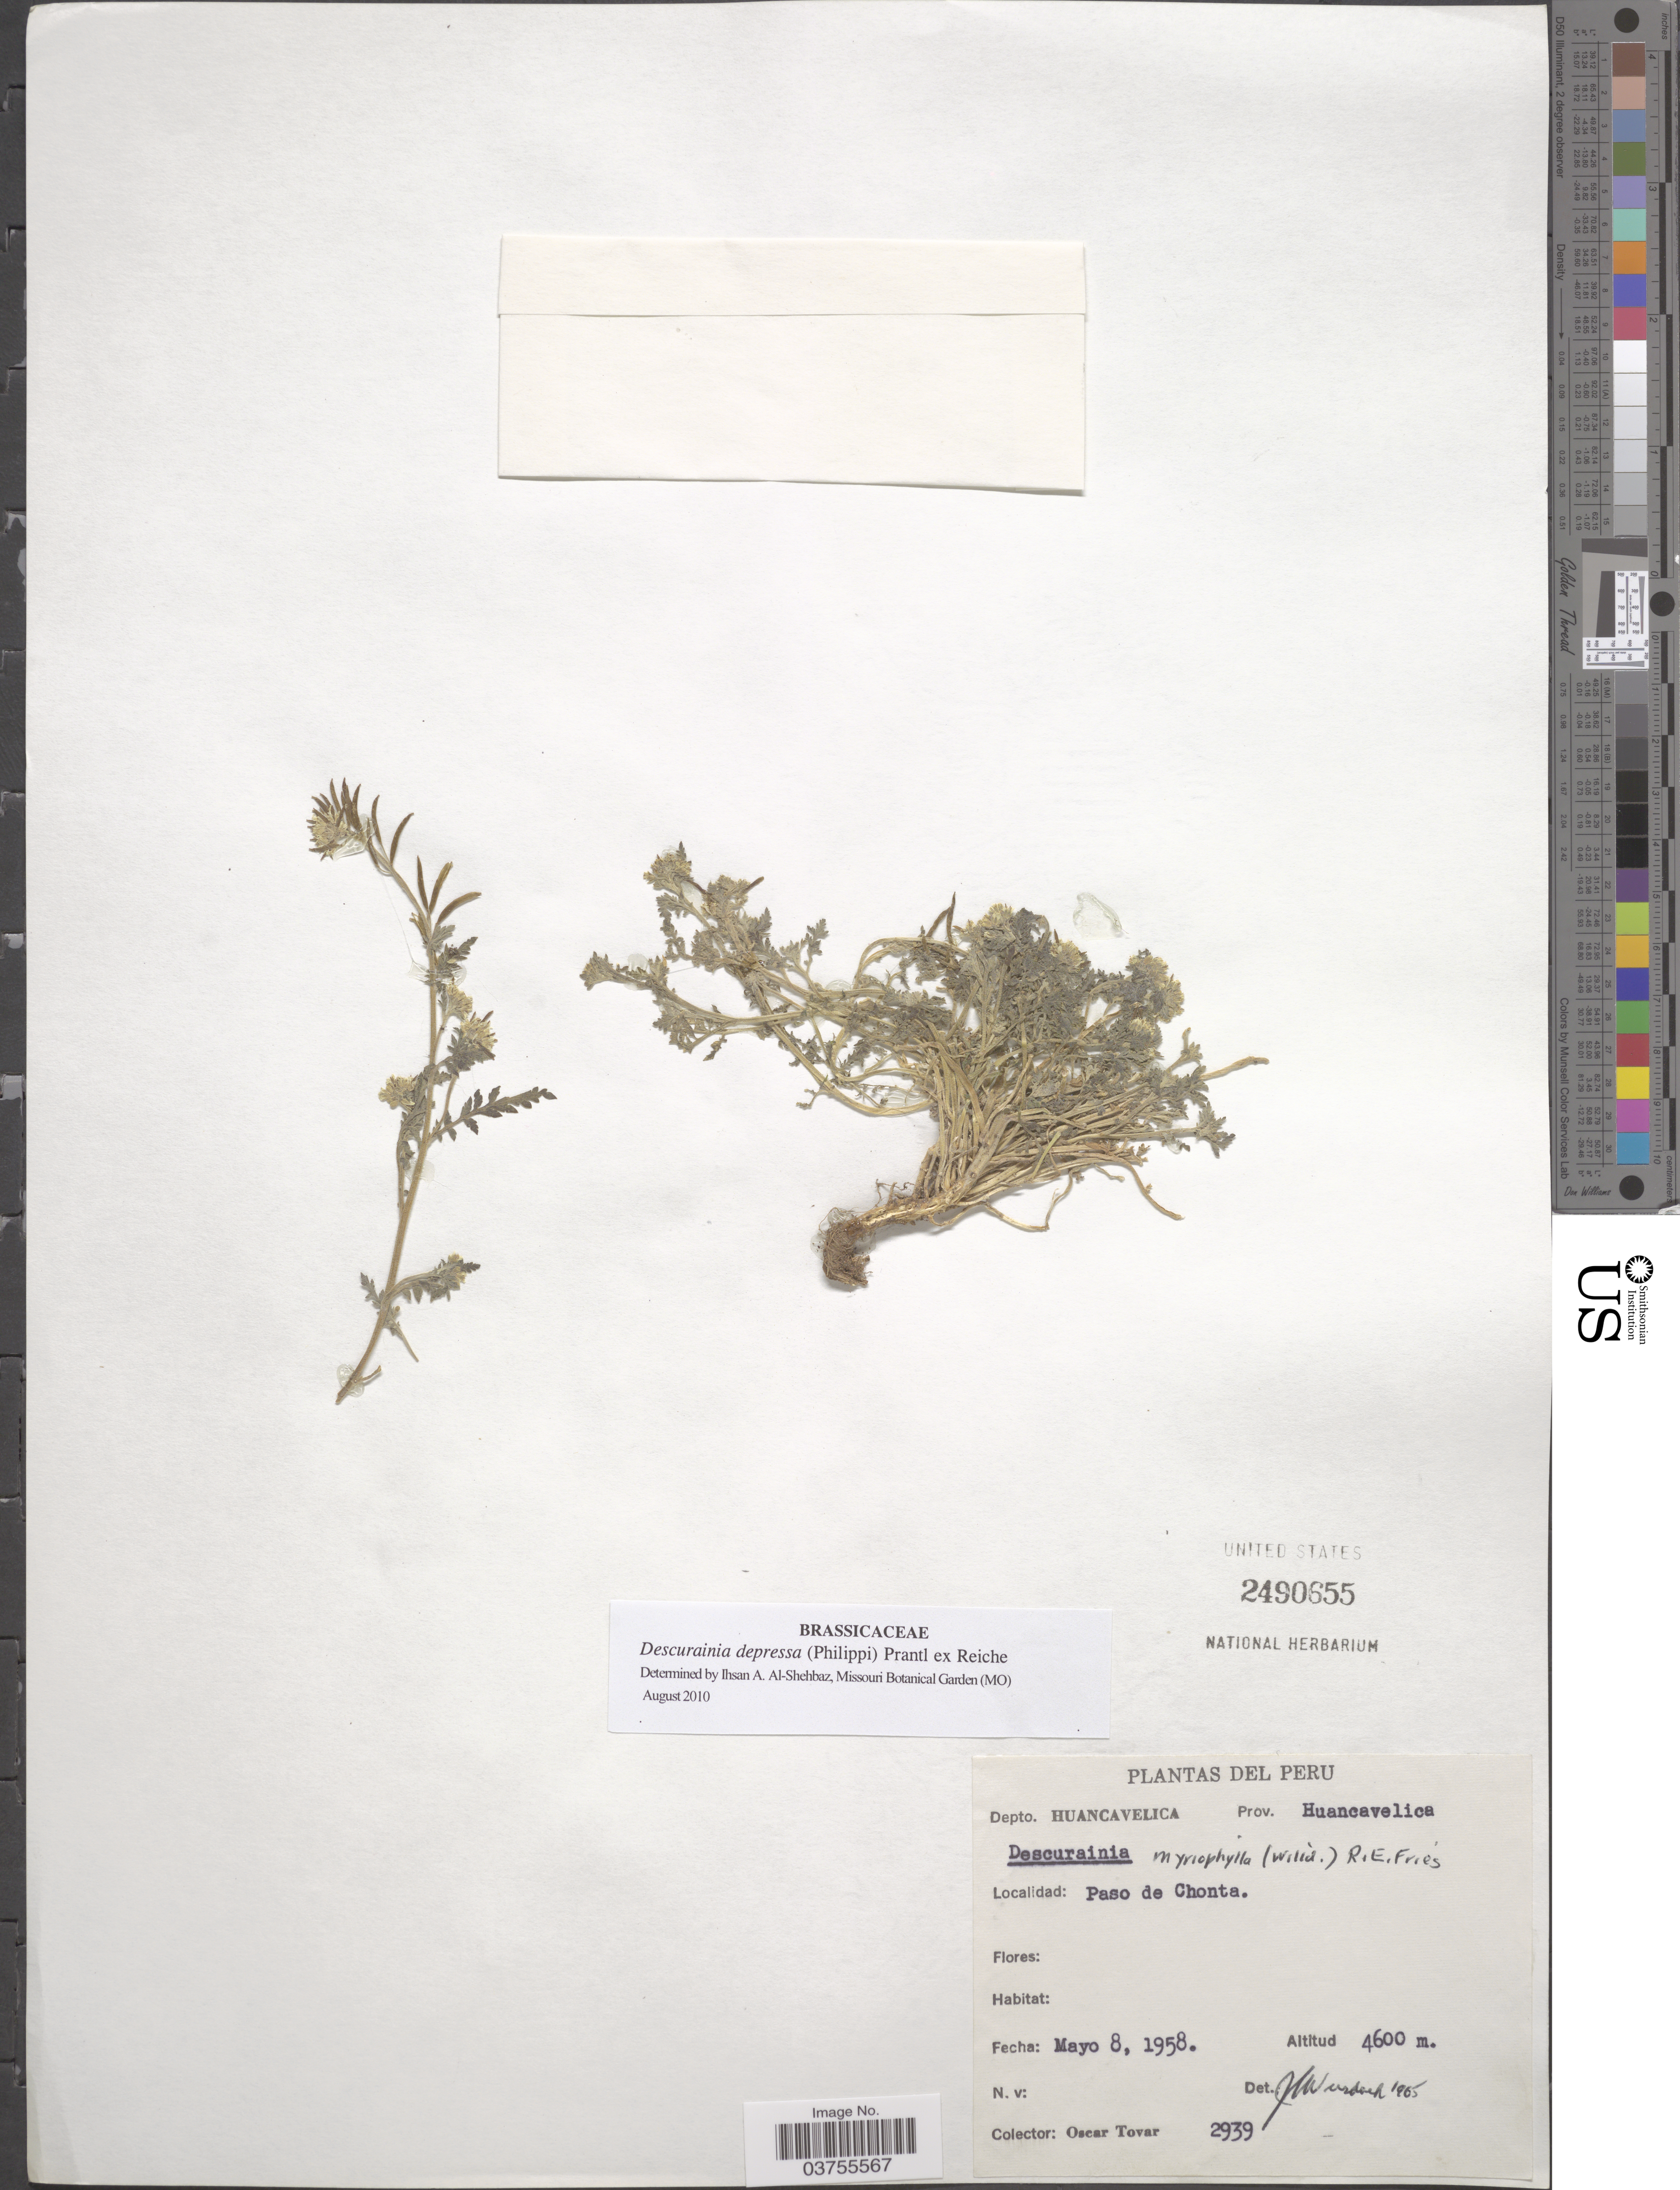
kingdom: Plantae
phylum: Tracheophyta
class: Magnoliopsida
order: Brassicales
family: Brassicaceae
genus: Descurainia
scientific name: Descurainia depressa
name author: (Phil. & C.A. Mey.) Prantl ex Reiche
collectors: Ó. Tovar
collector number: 2939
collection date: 1958-05-08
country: Peru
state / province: Huancavelica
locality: Depto.: Huancavelica. Paso de Chonta.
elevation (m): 4600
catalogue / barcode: US 2490655